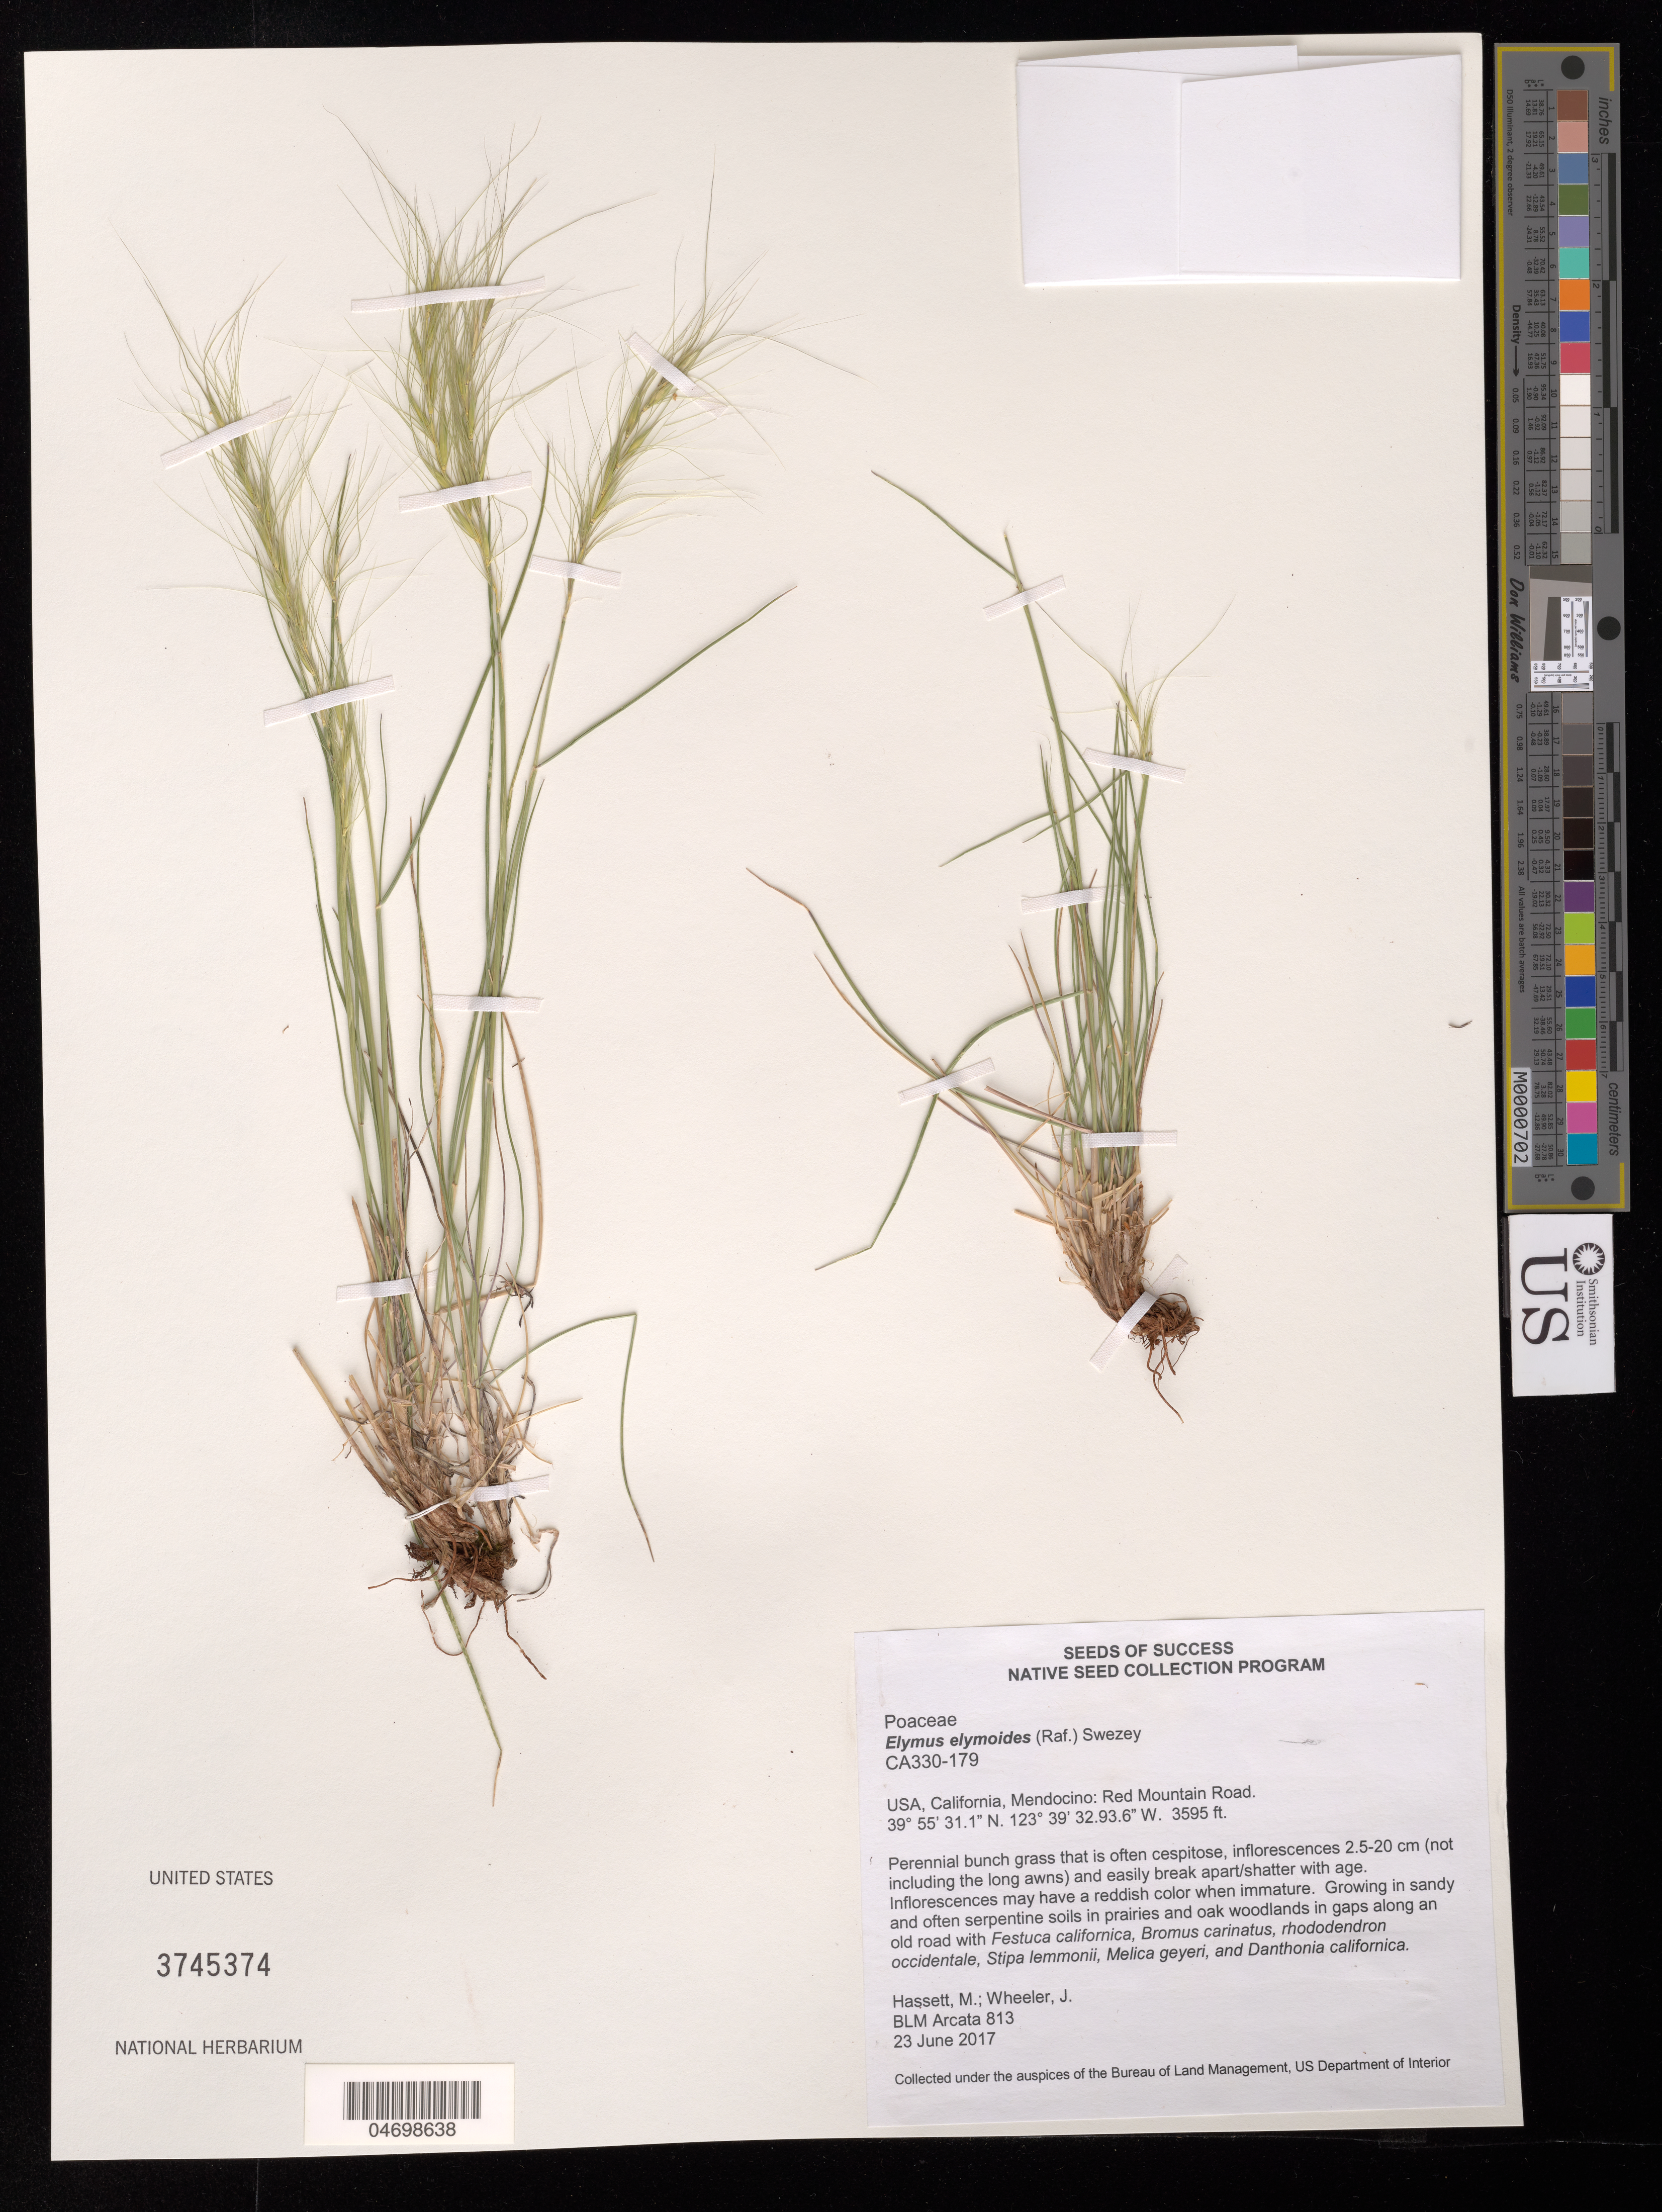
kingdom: Plantae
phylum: Tracheophyta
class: Liliopsida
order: Poales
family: Poaceae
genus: Elymus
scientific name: Elymus elymoides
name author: (Raf.) Swezey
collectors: M. Hassett & J. Wheeler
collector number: CA330-179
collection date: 2017-06-23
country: United States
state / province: California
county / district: Mendocino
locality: Red Mountain, Red Mtn. road to Windy Gap gate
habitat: Serpintine Ridges, Oak woodlands/Prairies. With Festuca californica, Bromus carinatus, Stipa lemmonii, Melica geyeri, etc.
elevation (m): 1096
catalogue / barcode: US 3745374